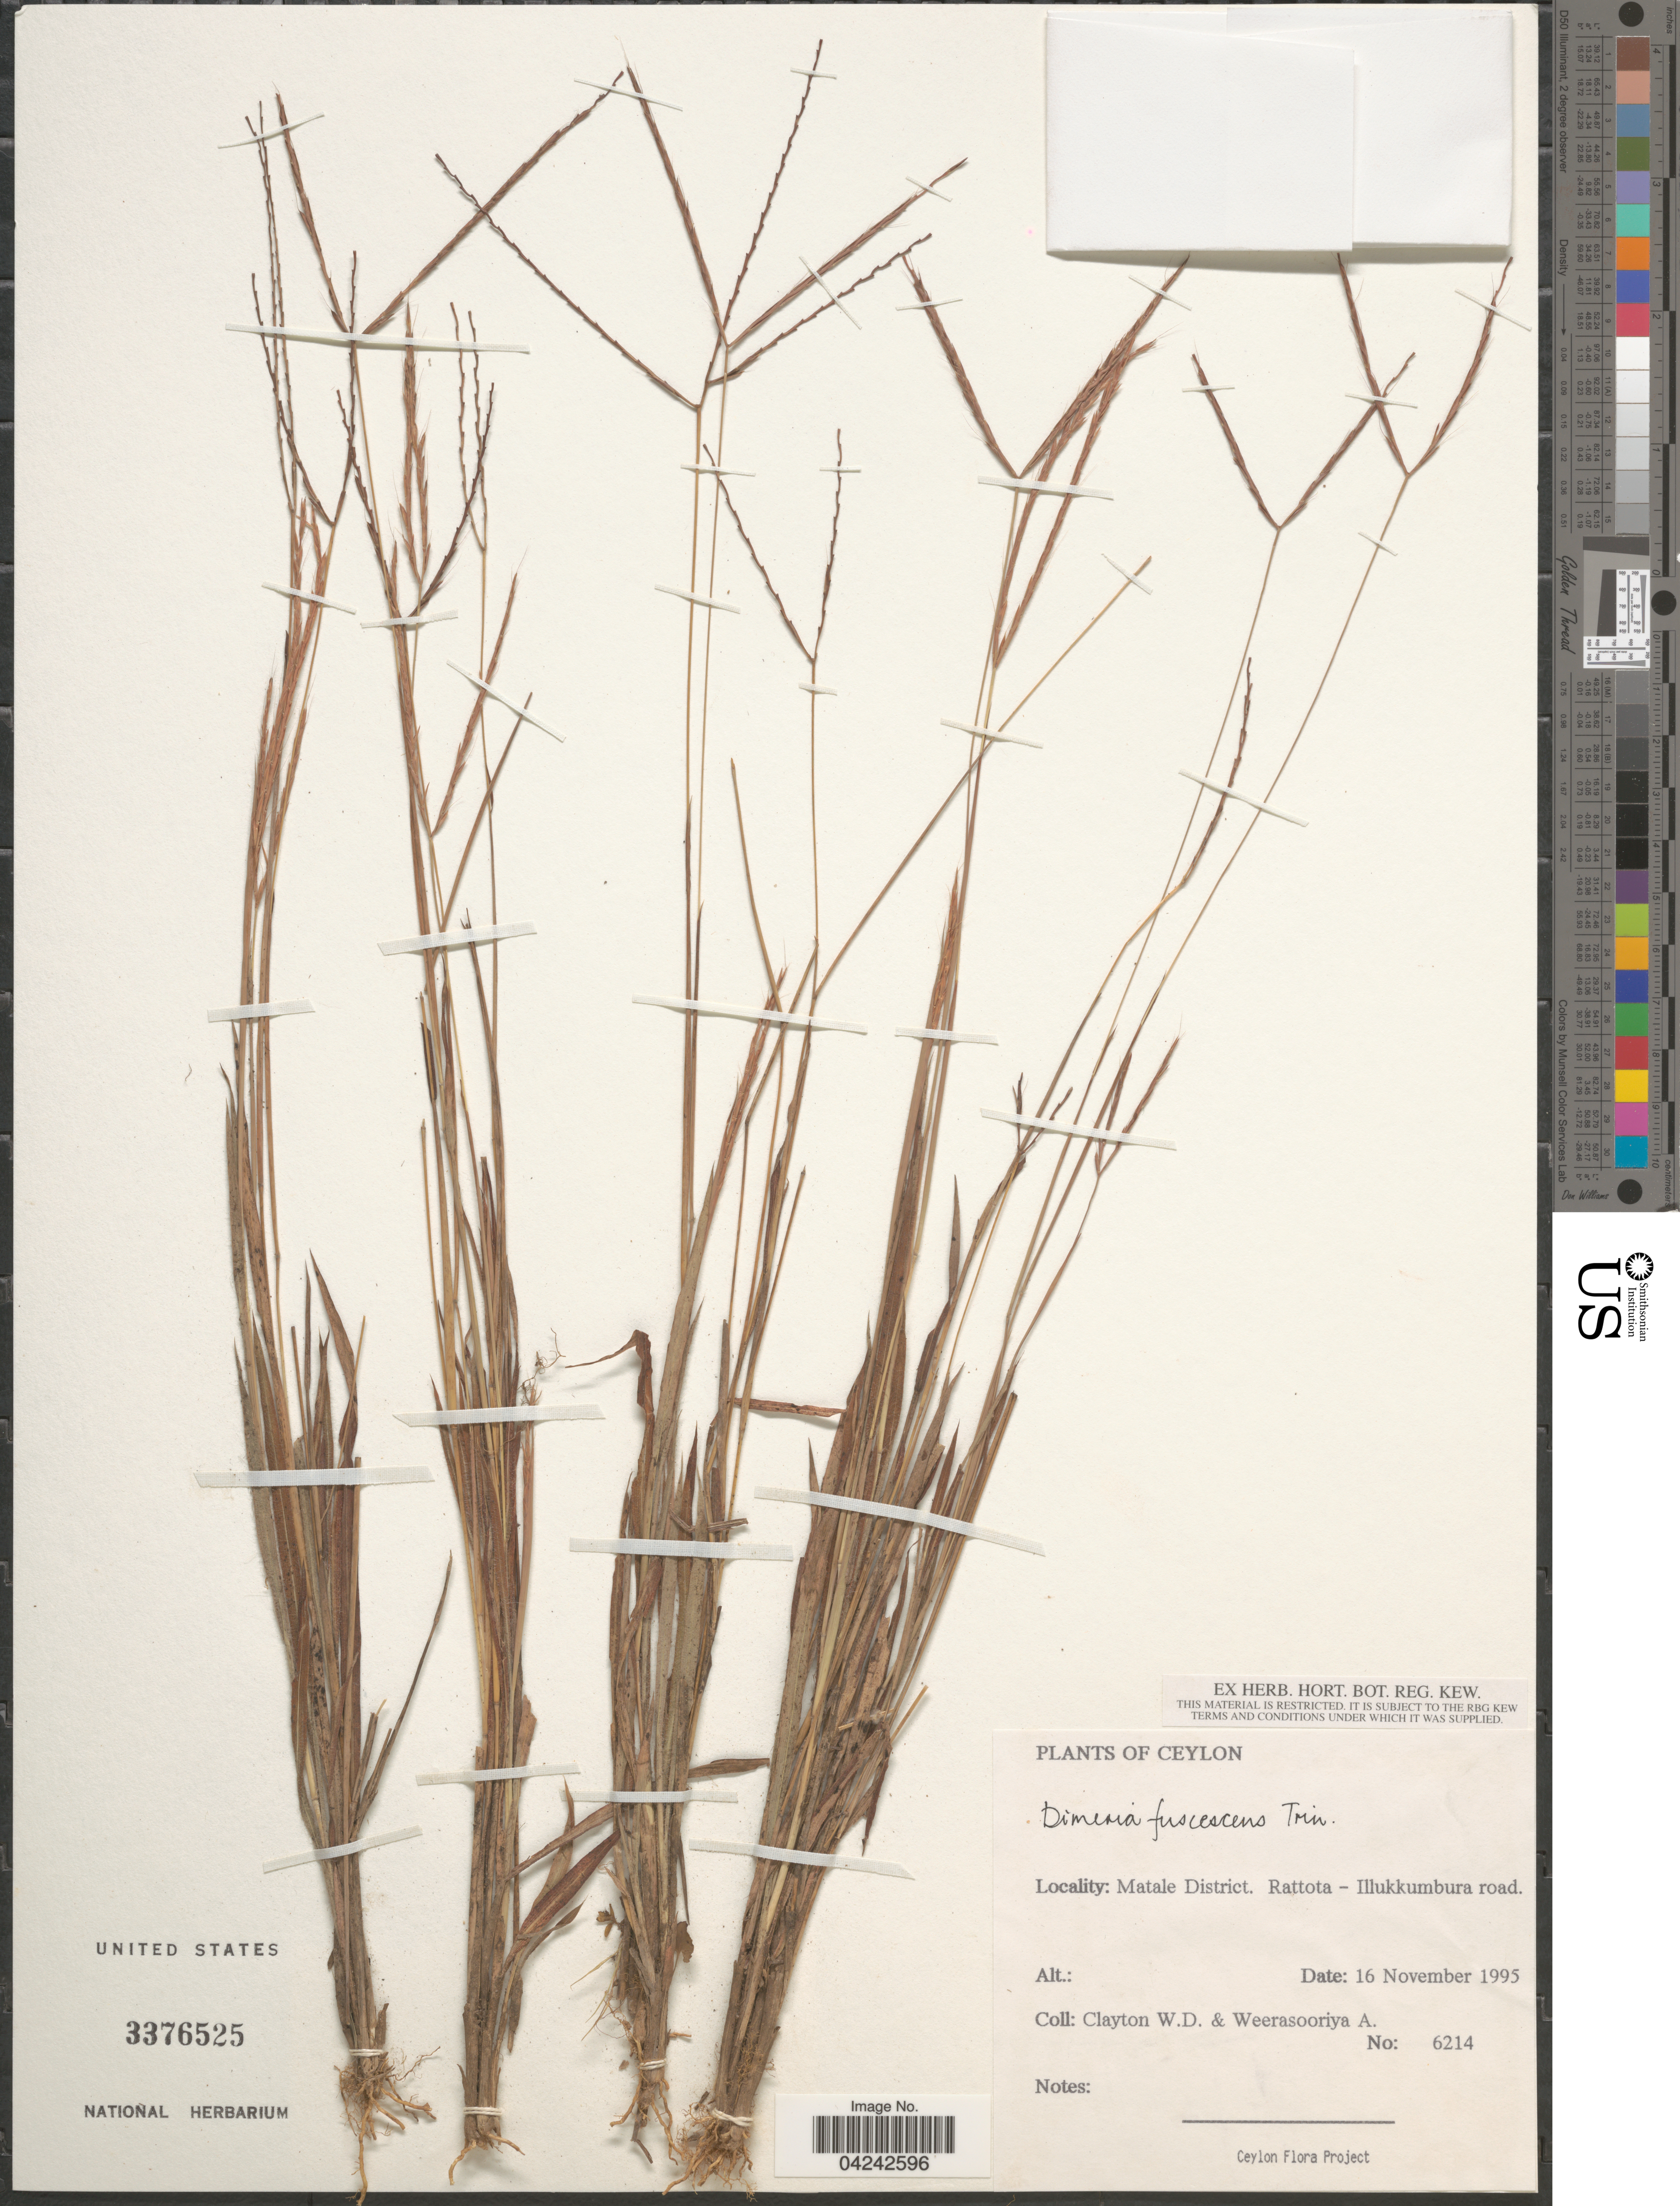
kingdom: Plantae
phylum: Tracheophyta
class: Liliopsida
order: Poales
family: Poaceae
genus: Dimeria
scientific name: Dimeria fuscescens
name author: Trin.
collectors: W. D. Clayton & A. Weerasooriya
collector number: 6214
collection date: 1995-11-16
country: Sri Lanka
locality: Ceylon. Matale District. Rattota - Illukkumbura road.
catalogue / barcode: US 3376525